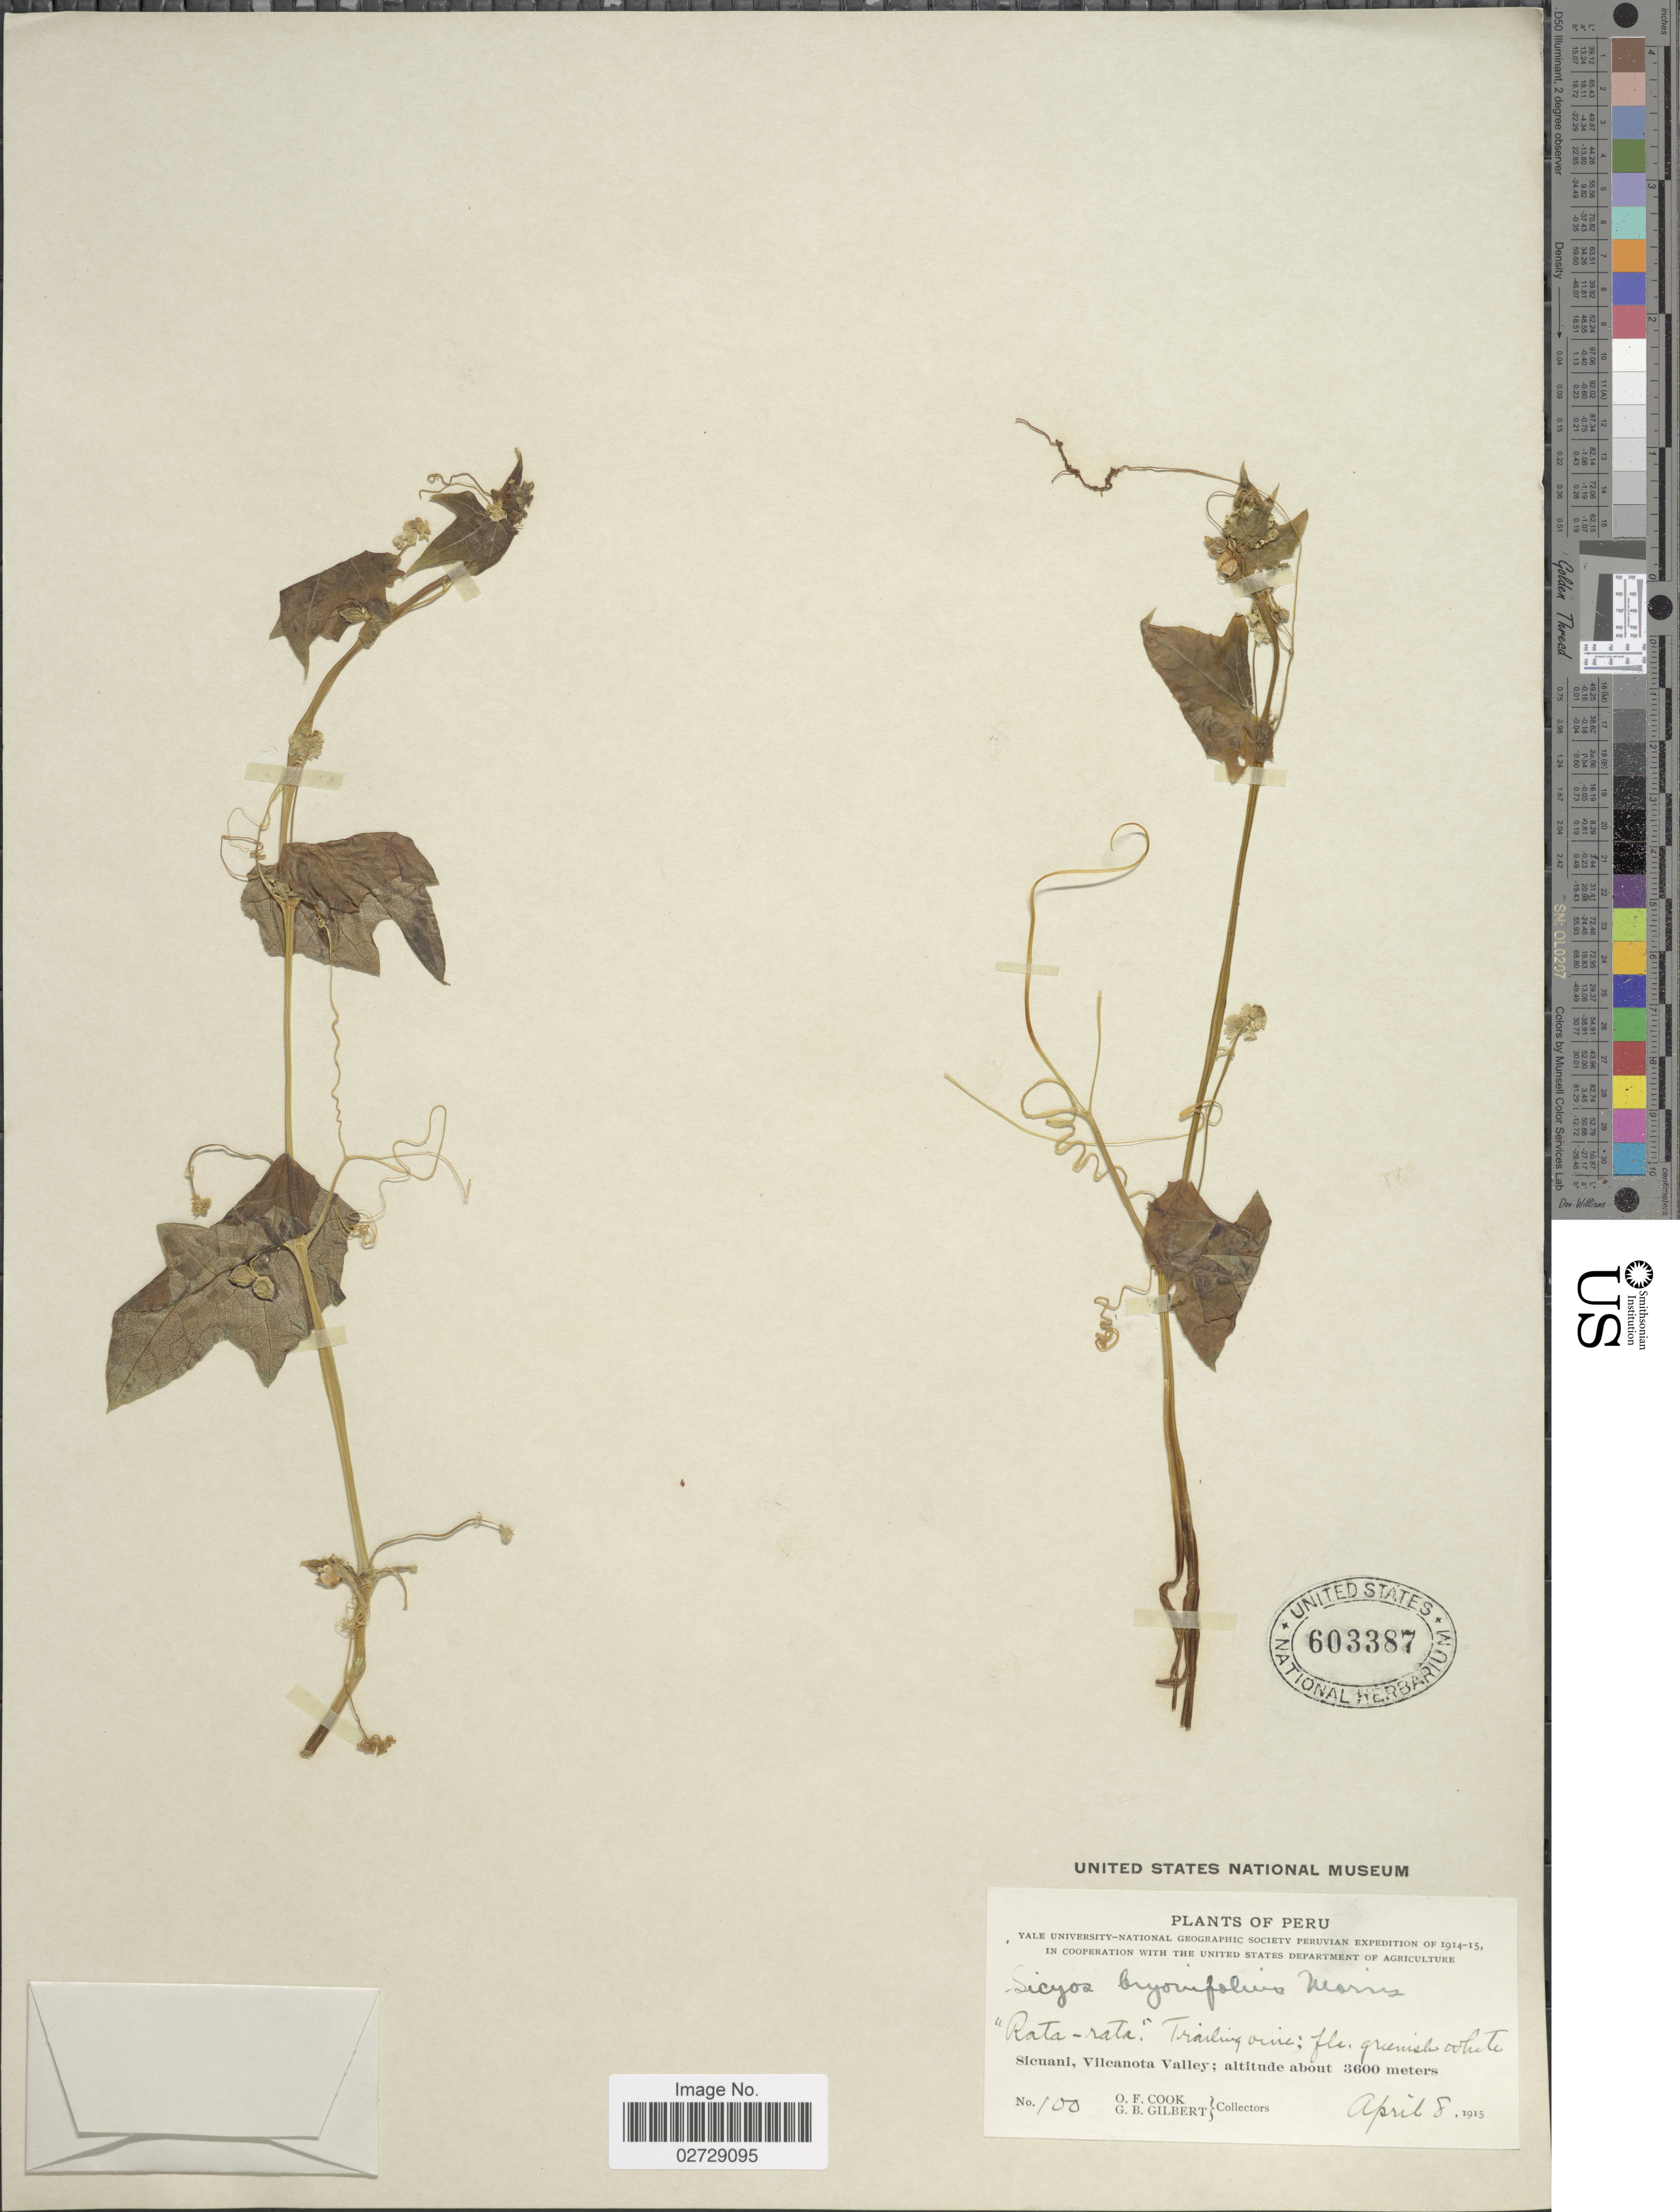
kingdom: Plantae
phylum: Tracheophyta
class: Magnoliopsida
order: Cucurbitales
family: Cucurbitaceae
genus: Sicyos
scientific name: Sicyos baderoa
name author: Hook. & Arn.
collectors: O. F. Cook & G. B. Gilbert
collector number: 100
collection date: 1915-04-08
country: Peru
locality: Sicuani, Vilcanota Valley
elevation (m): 3600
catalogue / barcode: US 603387